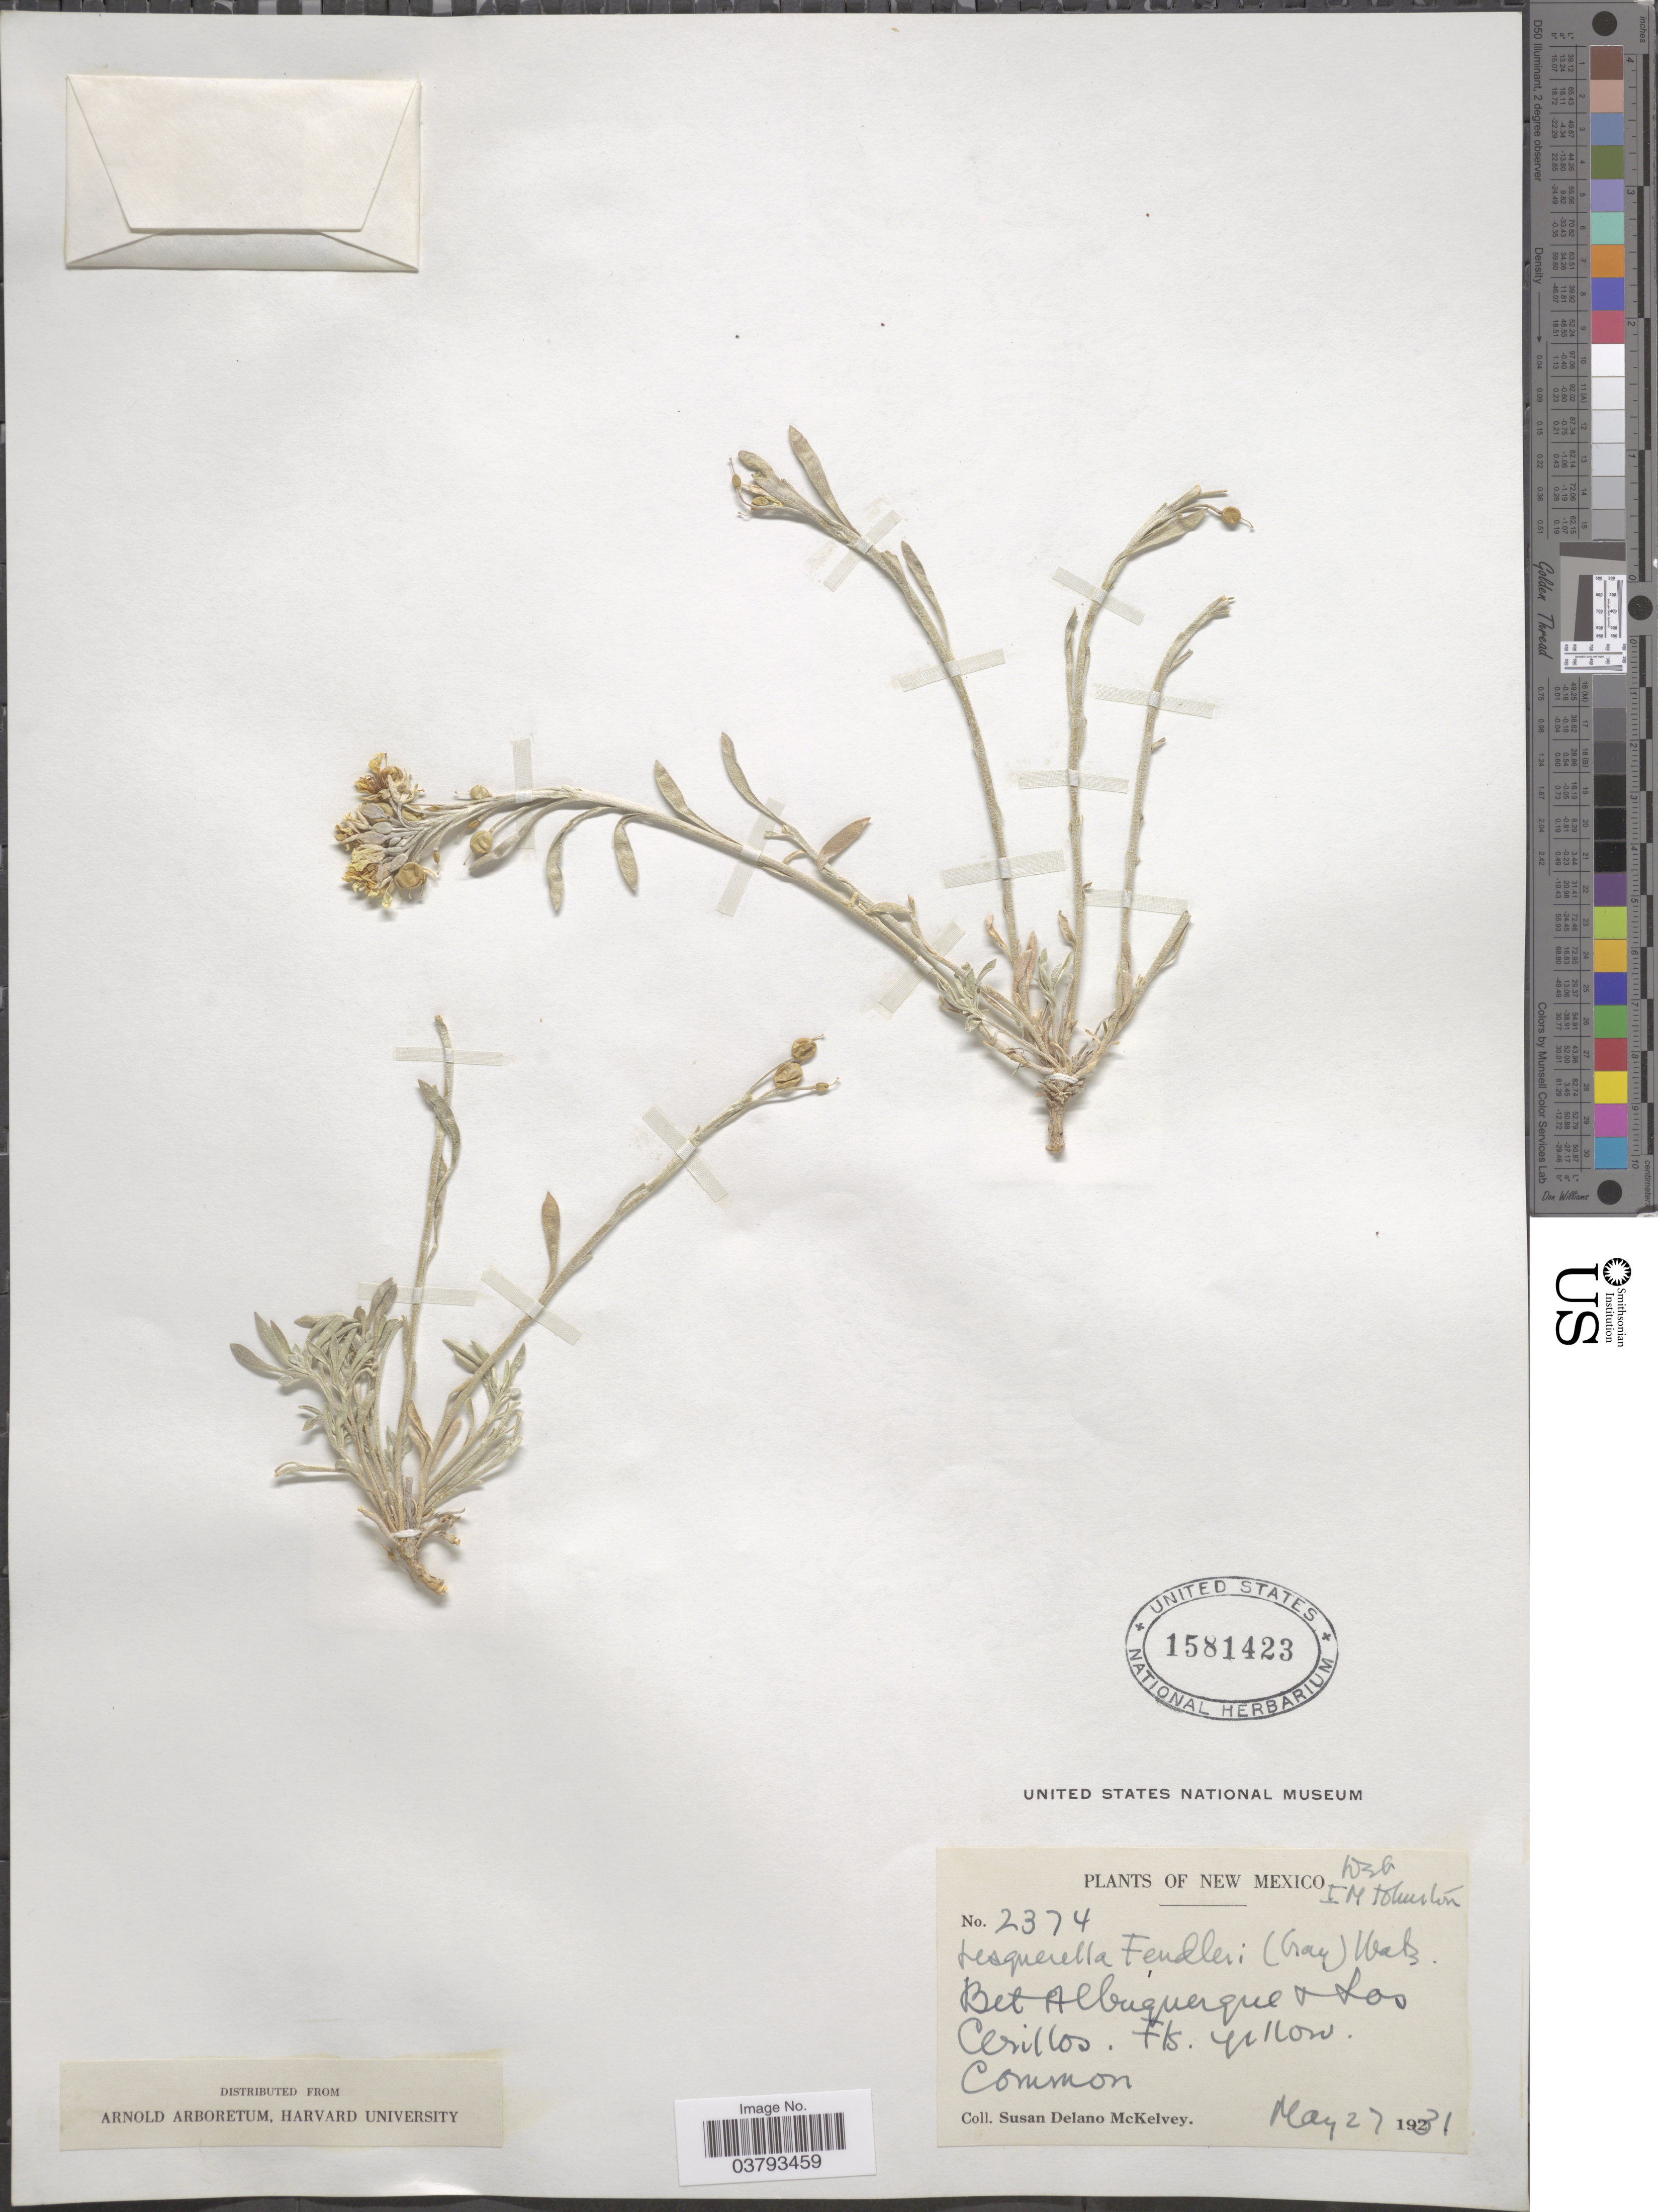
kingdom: Plantae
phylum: Tracheophyta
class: Magnoliopsida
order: Brassicales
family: Brassicaceae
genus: Lesquerella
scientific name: Lesquerella fendleri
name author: (A. Gray) S. Watson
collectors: S. A. McKelvey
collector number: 2374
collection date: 1931-05-27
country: United States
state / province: New Mexico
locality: Bet Albuquerque & Los Cerillos.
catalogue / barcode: US 1581423